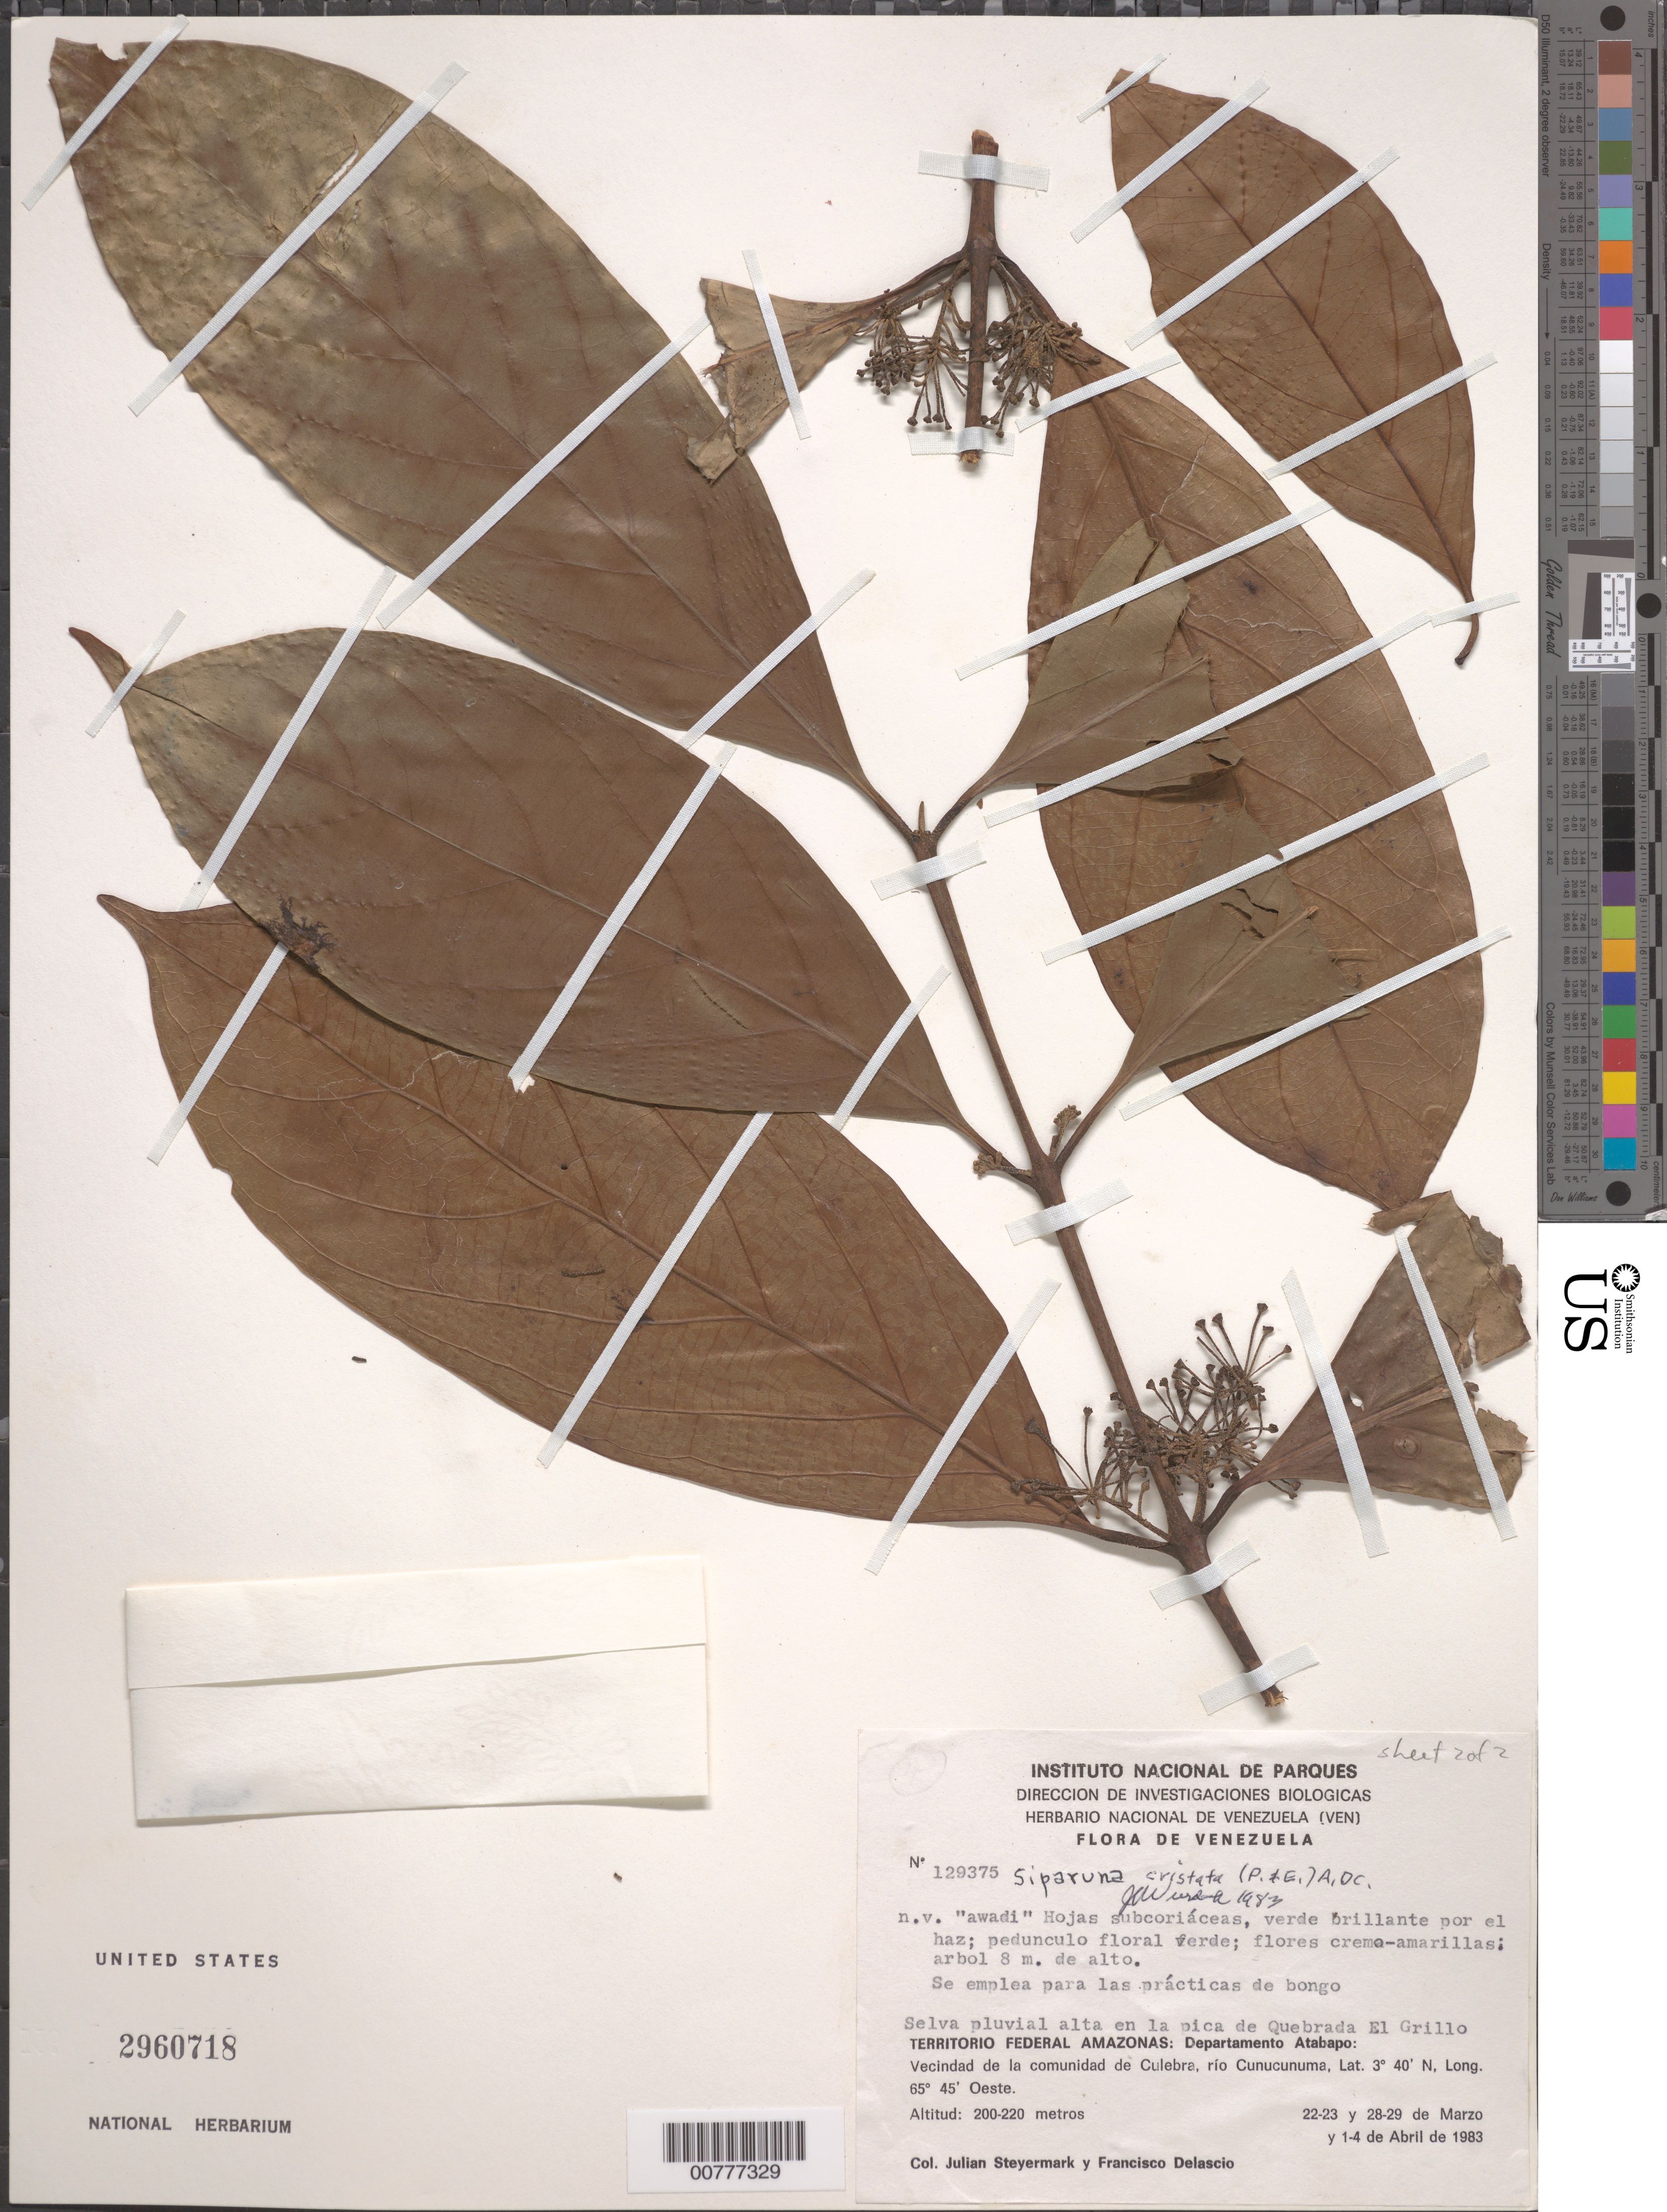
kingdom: Plantae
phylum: Tracheophyta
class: Magnoliopsida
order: Laurales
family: Siparunaceae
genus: Siparuna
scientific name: Siparuna cristata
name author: (Poepp. & Endl.) A. DC.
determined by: Renner, S. S.; Hausner, G.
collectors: J. Steyermark & F. Delascio C.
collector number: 129375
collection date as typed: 22-Mar-83 to 4-Apr-83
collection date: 1983-03-22/1983-04-04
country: Venezuela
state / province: Amazonas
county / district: Atabapo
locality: Río Cunucunuma, vic. de la comunidad de Culebra, en la pica de Quebrada El Grillo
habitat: Selva pluvial alta en la pica de quebrada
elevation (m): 200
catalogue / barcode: US 2960718